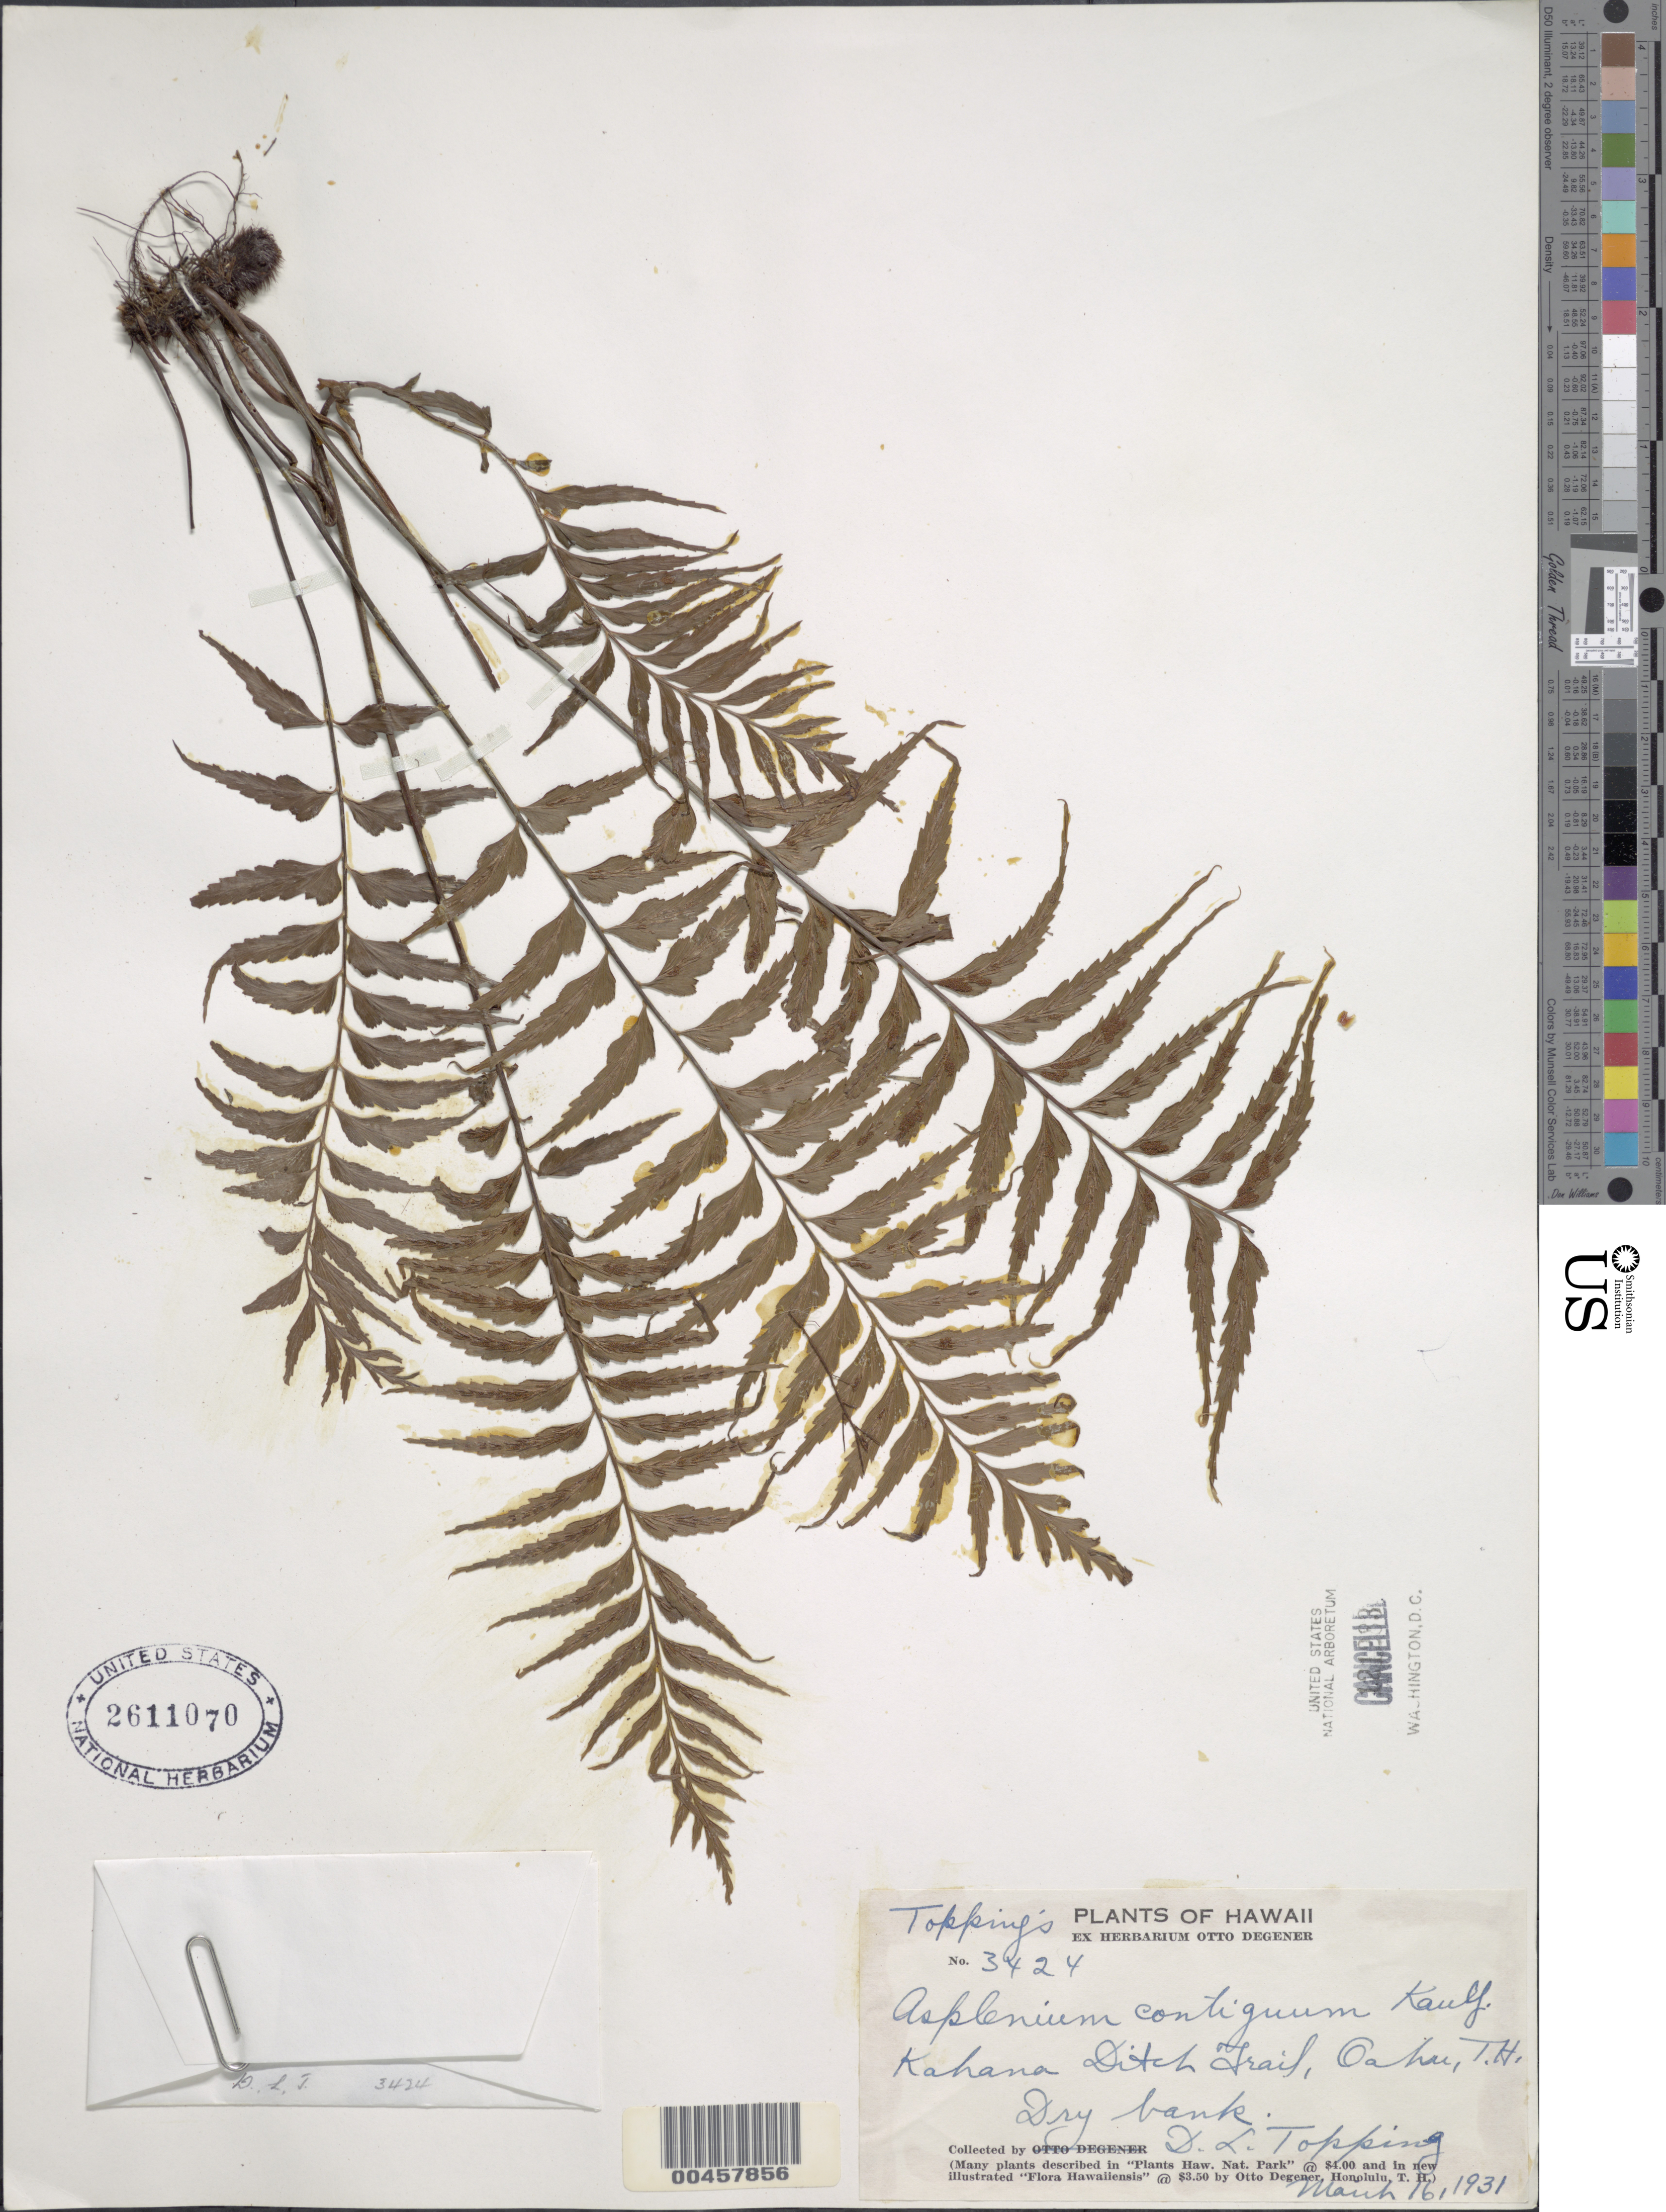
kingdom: Plantae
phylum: Tracheophyta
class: Polypodiopsida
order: Polypodiales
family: Aspleniaceae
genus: Asplenium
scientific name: Asplenium contiguum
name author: Kaulf.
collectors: D. L. Topping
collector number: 3424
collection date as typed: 16 Mar 1931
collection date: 1931-03-16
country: United States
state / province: Hawaii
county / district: Honolulu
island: Oahu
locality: Kahana Ditch Trail, Oahu, T.H.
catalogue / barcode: US 2611070